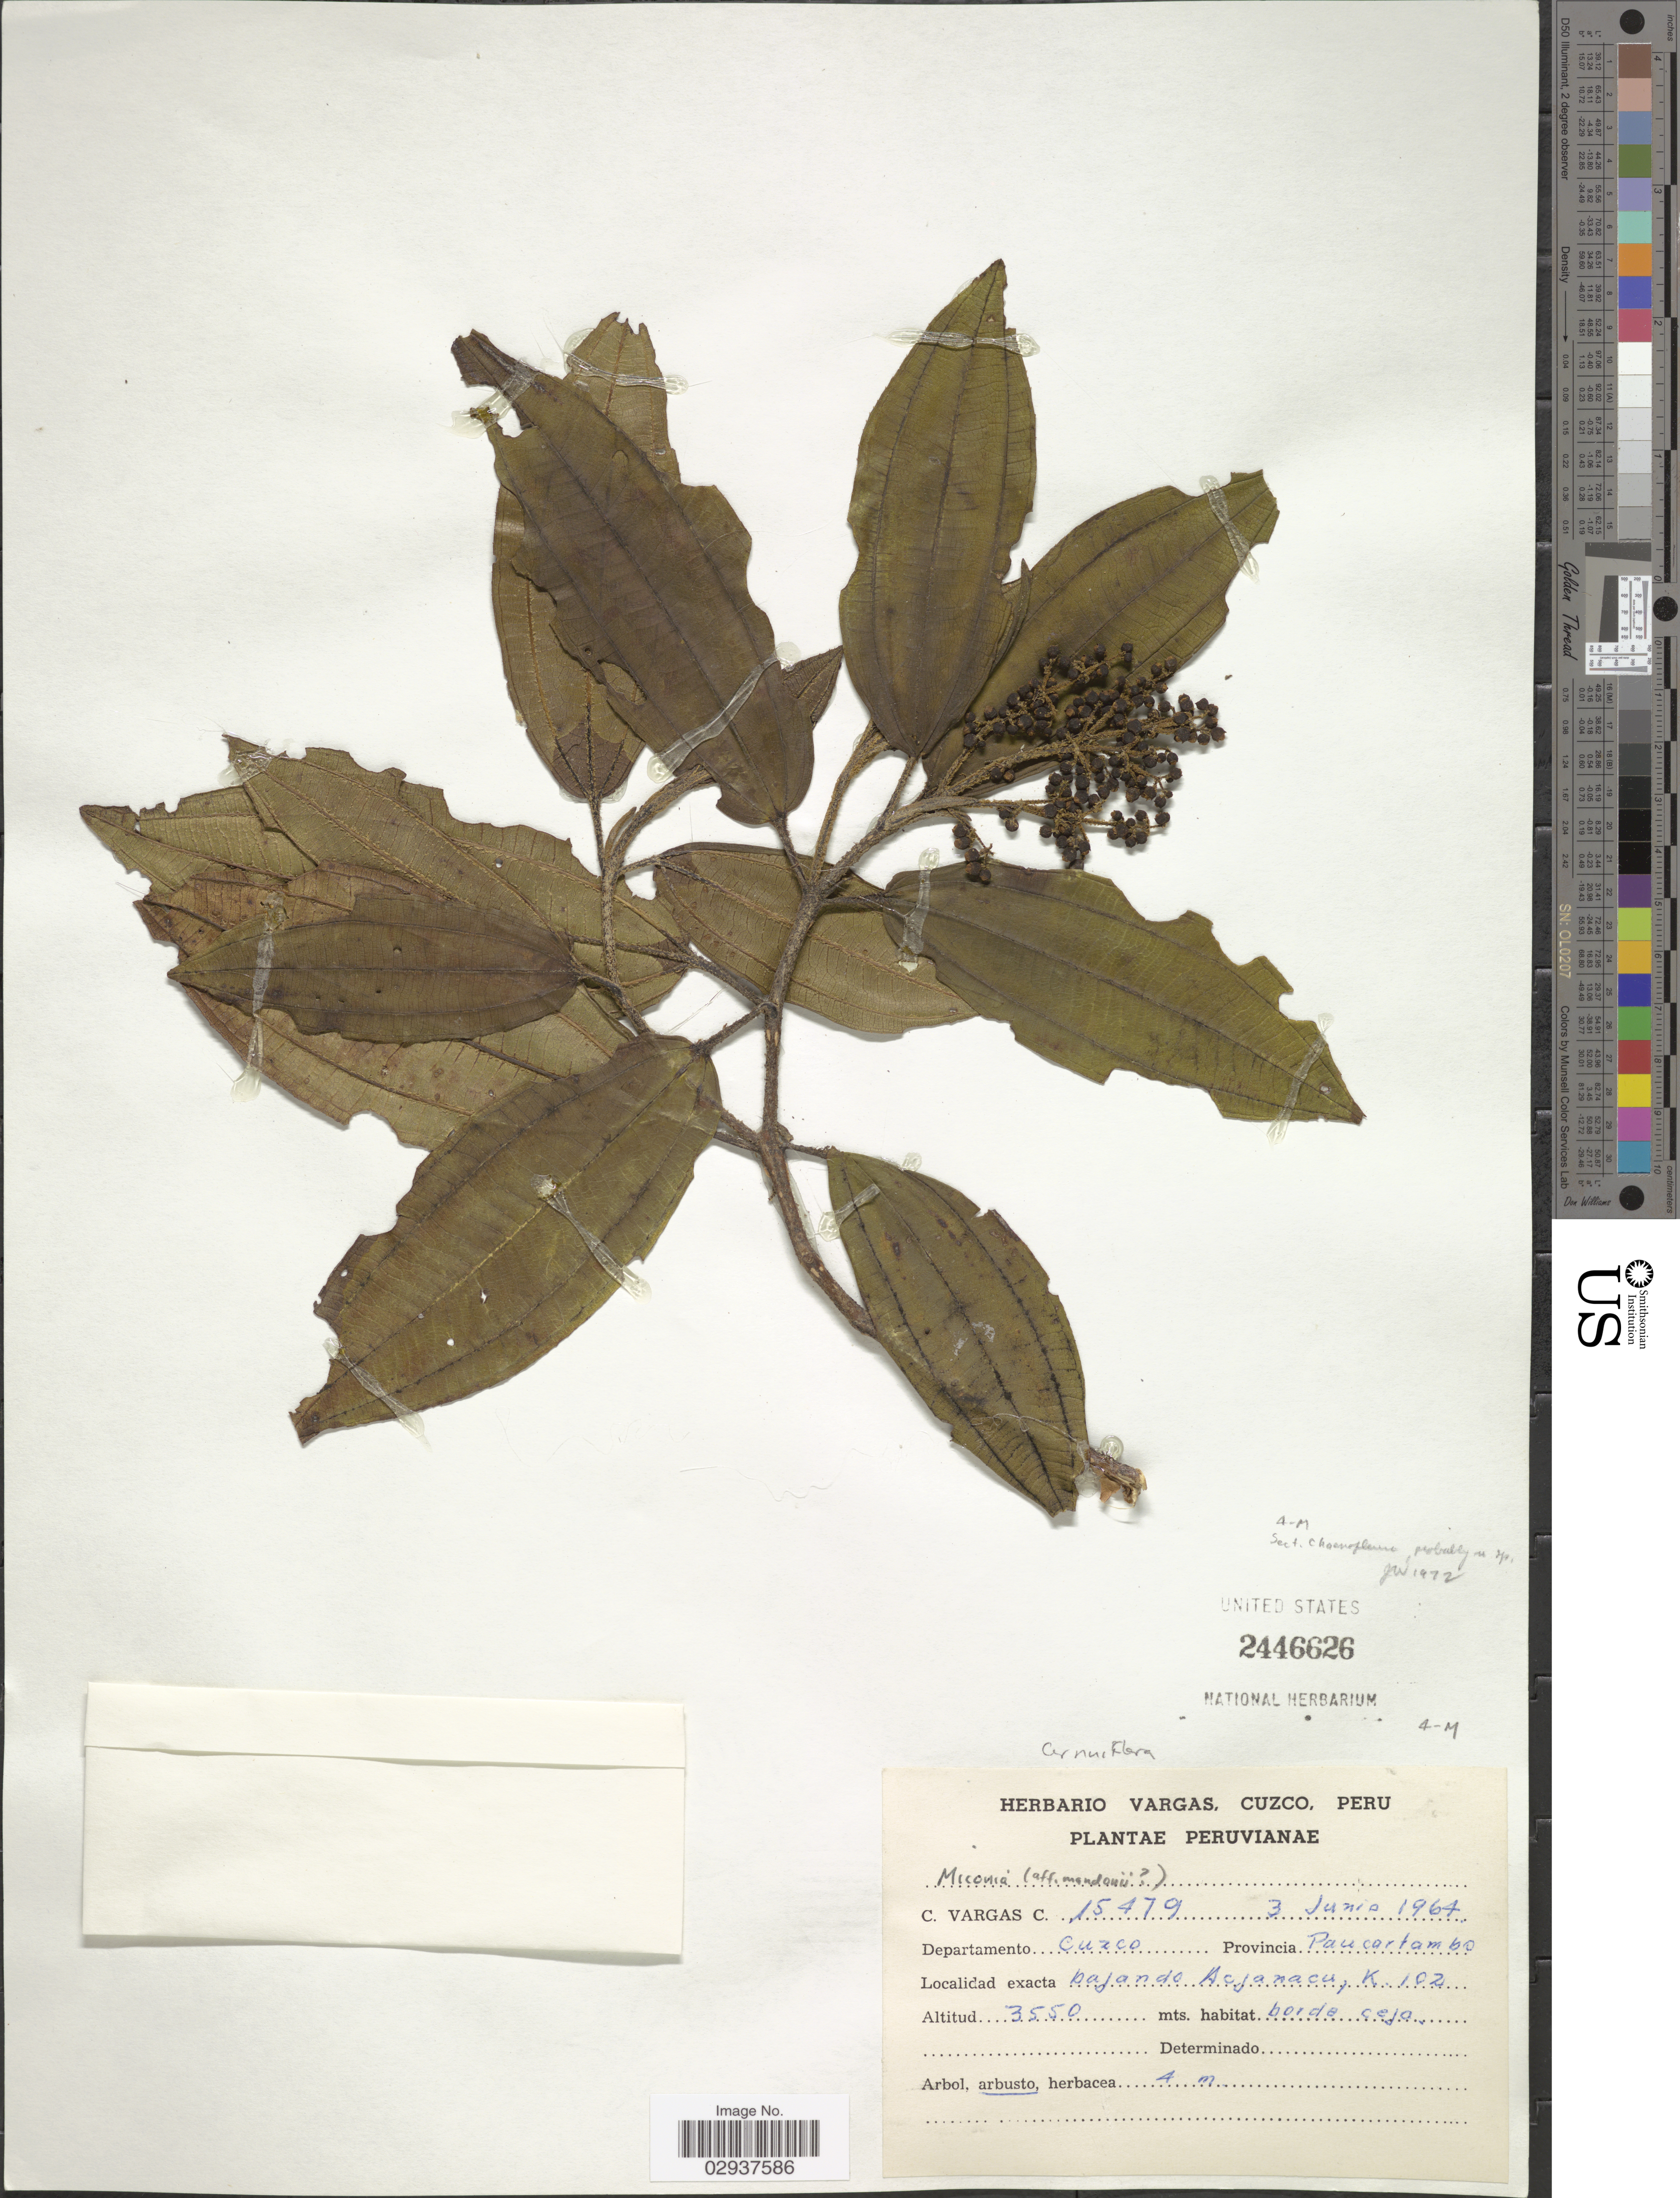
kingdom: Plantae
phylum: Tracheophyta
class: Magnoliopsida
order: Myrtales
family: Melastomataceae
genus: Miconia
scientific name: Miconia cernuiflora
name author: Jan.M. Burke & Michelang.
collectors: C. Vargas Calderón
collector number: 15479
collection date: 1964-06-03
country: Peru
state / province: Cusco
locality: Departamento Cuzco. Provincia Paucartambo. Bajando Acajanacu, K. 102.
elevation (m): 3550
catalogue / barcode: US 2446626